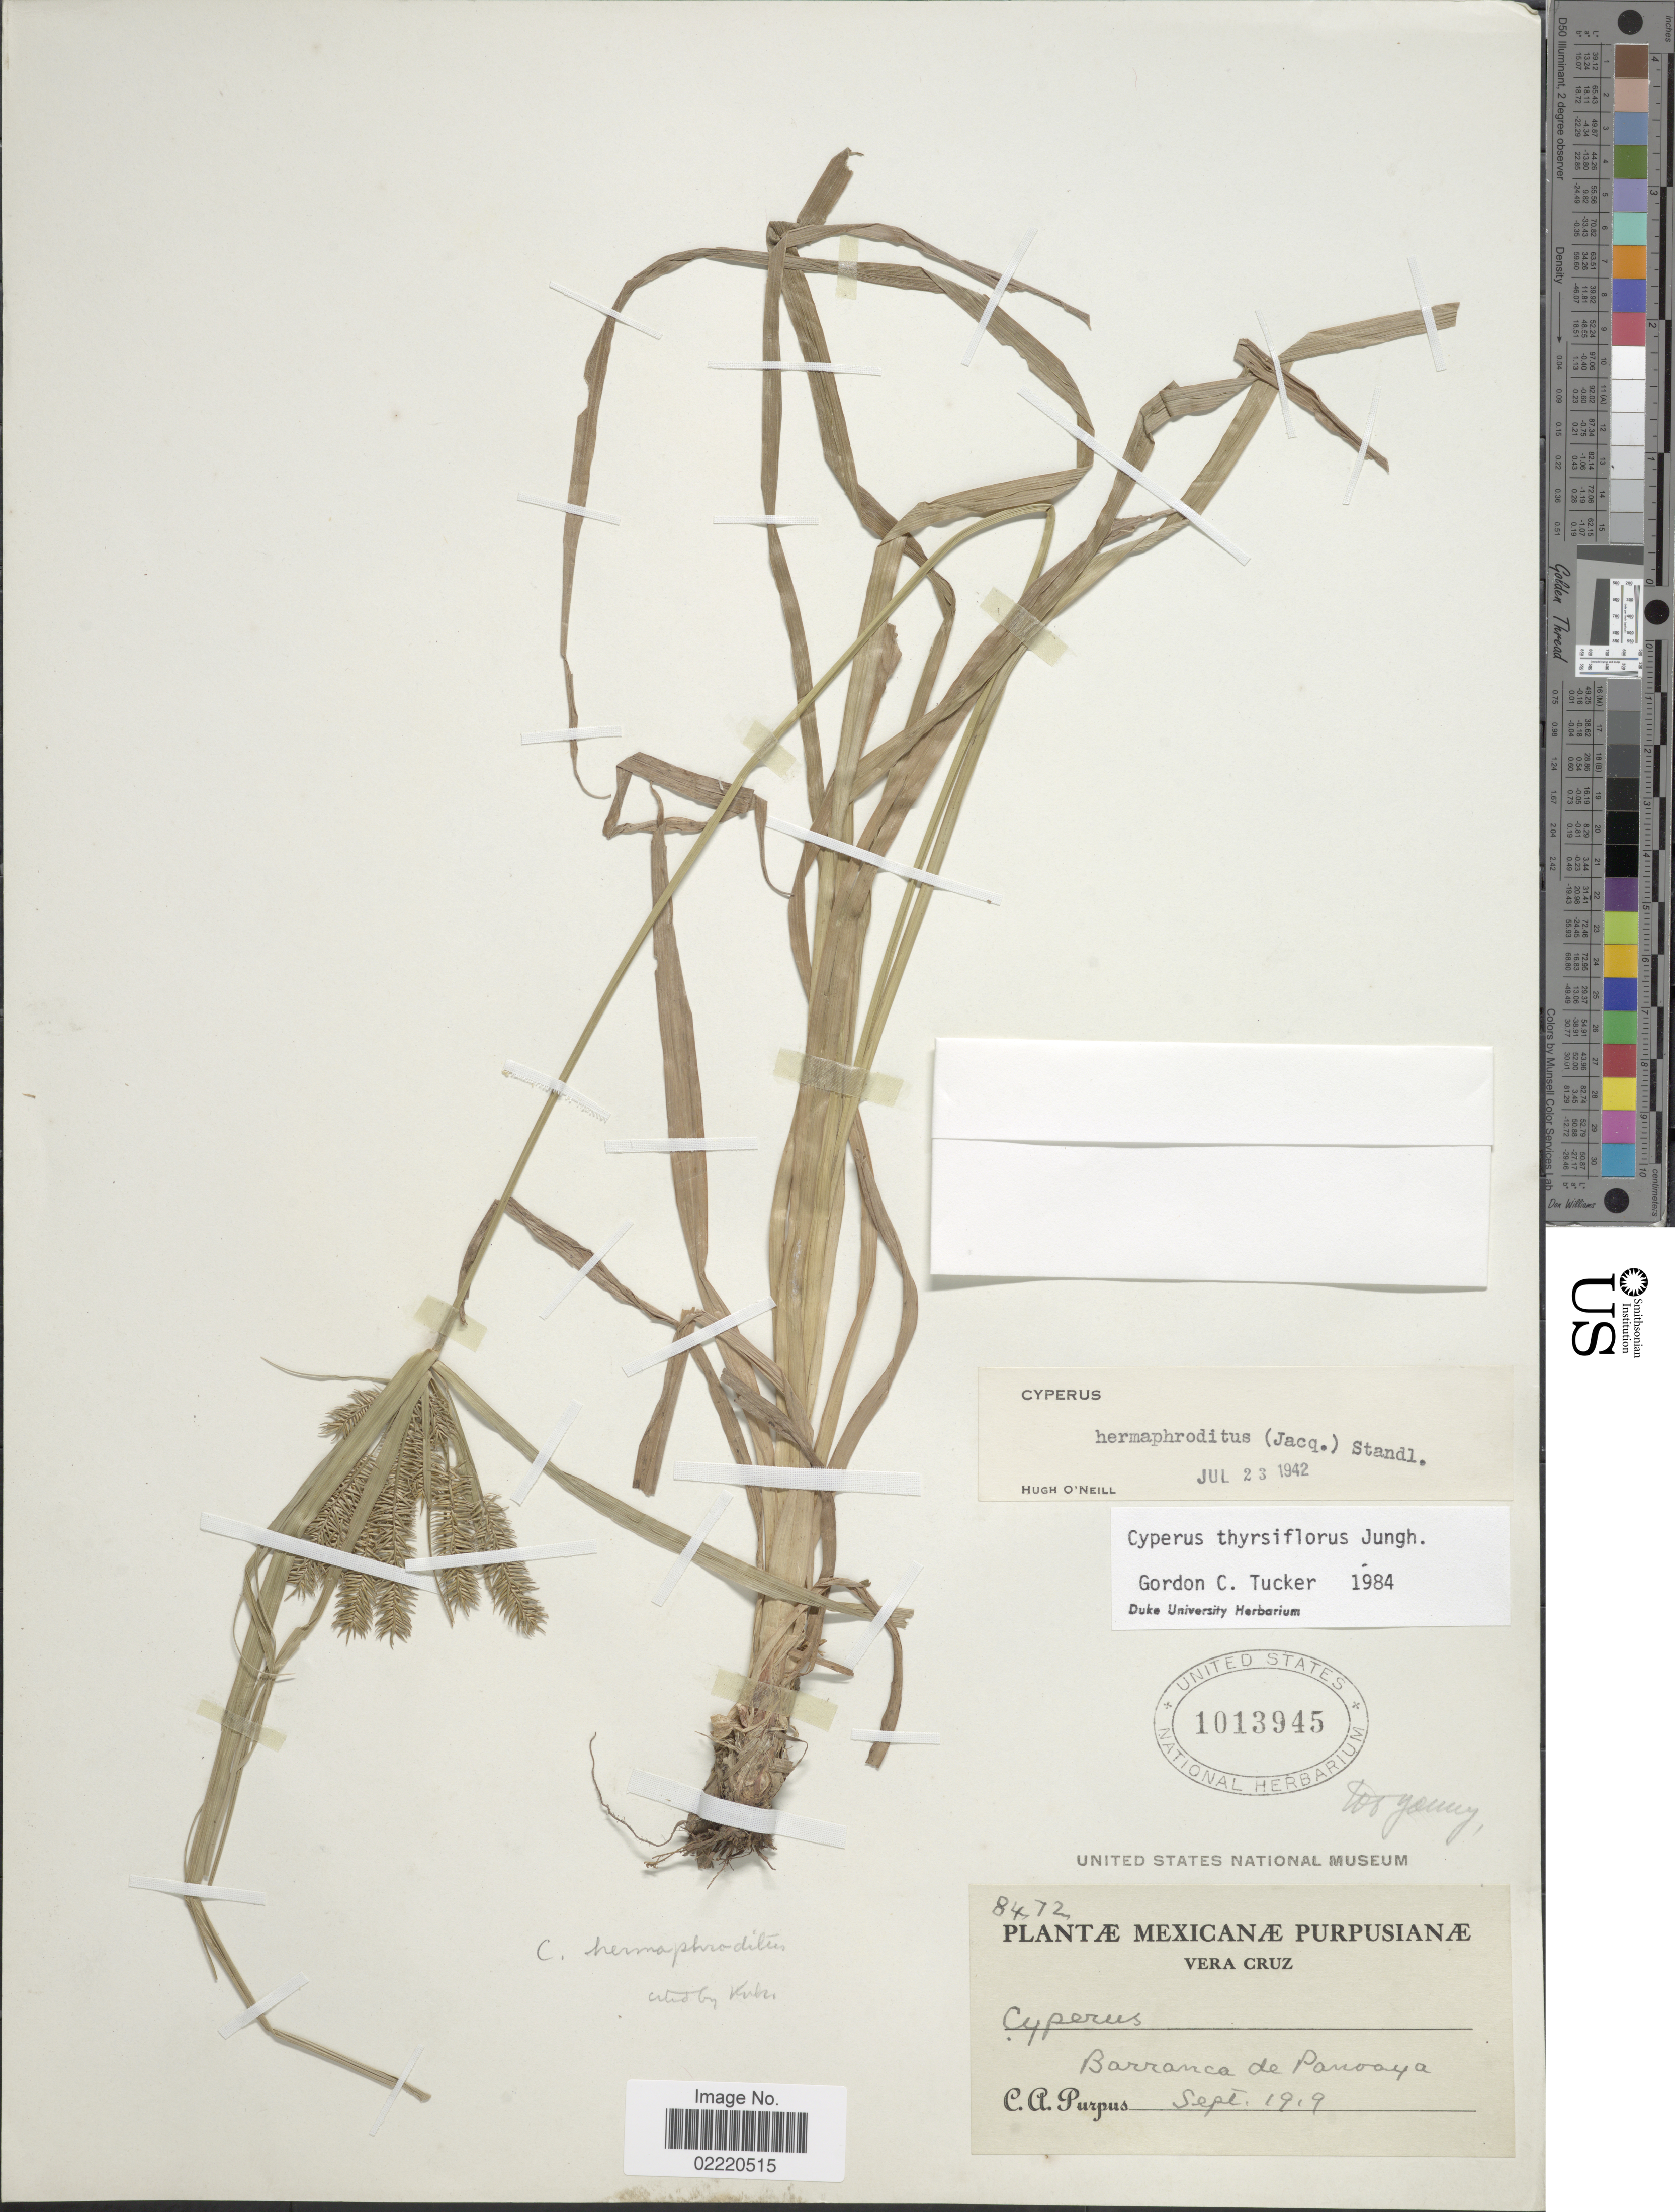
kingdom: Plantae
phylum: Tracheophyta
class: Liliopsida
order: Poales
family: Cyperaceae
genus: Cyperus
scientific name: Cyperus thyrsiflorus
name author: Jungh.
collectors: C. A. Purpus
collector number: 8472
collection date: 1919-09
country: Mexico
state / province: Veracruz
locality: Vera Cruz, Barranca de Panoaya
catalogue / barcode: US 1013945